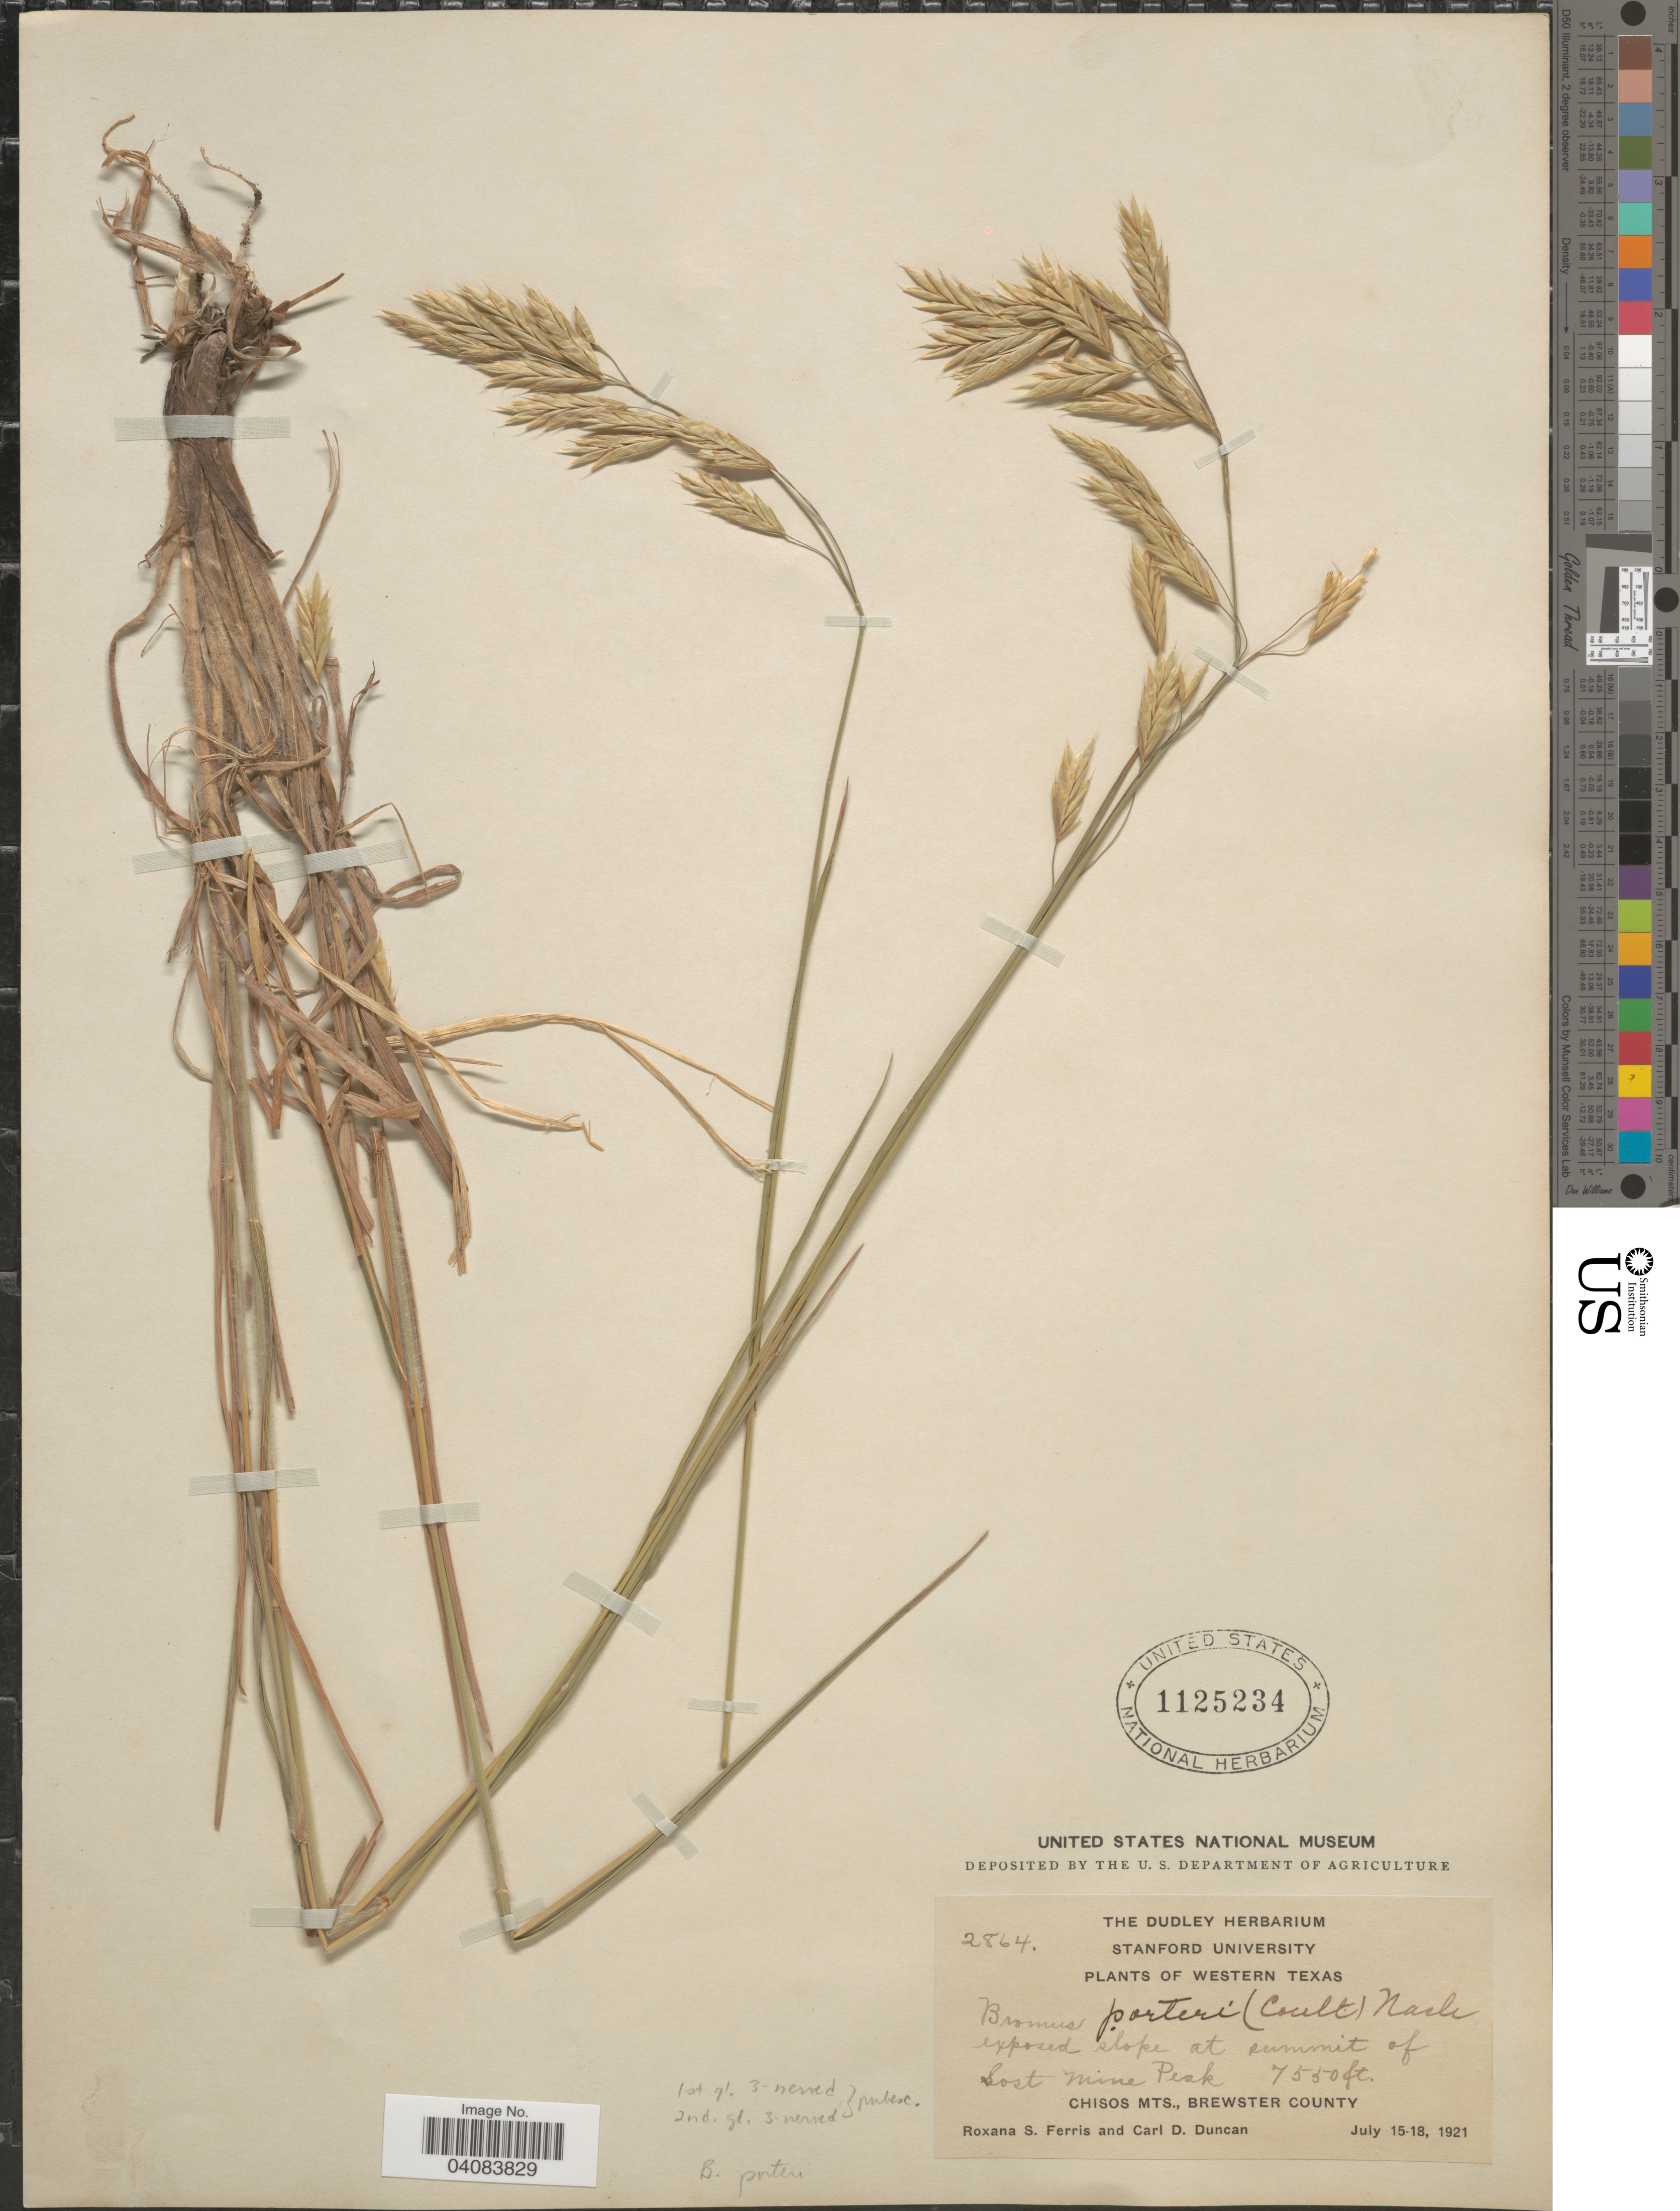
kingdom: Plantae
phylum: Tracheophyta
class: Liliopsida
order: Poales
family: Poaceae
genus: Bromus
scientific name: Bromus porteri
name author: (J.M. Coult.) Nash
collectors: R. S. Ferris & C. Duncan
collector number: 2864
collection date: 1921-07-15/1921-07-18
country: United States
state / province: Texas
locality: Western Texas. Exposed slope at summit of Lost Mine Peak. Chisos Mts., Brewster County.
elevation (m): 2301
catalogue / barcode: US 1125234